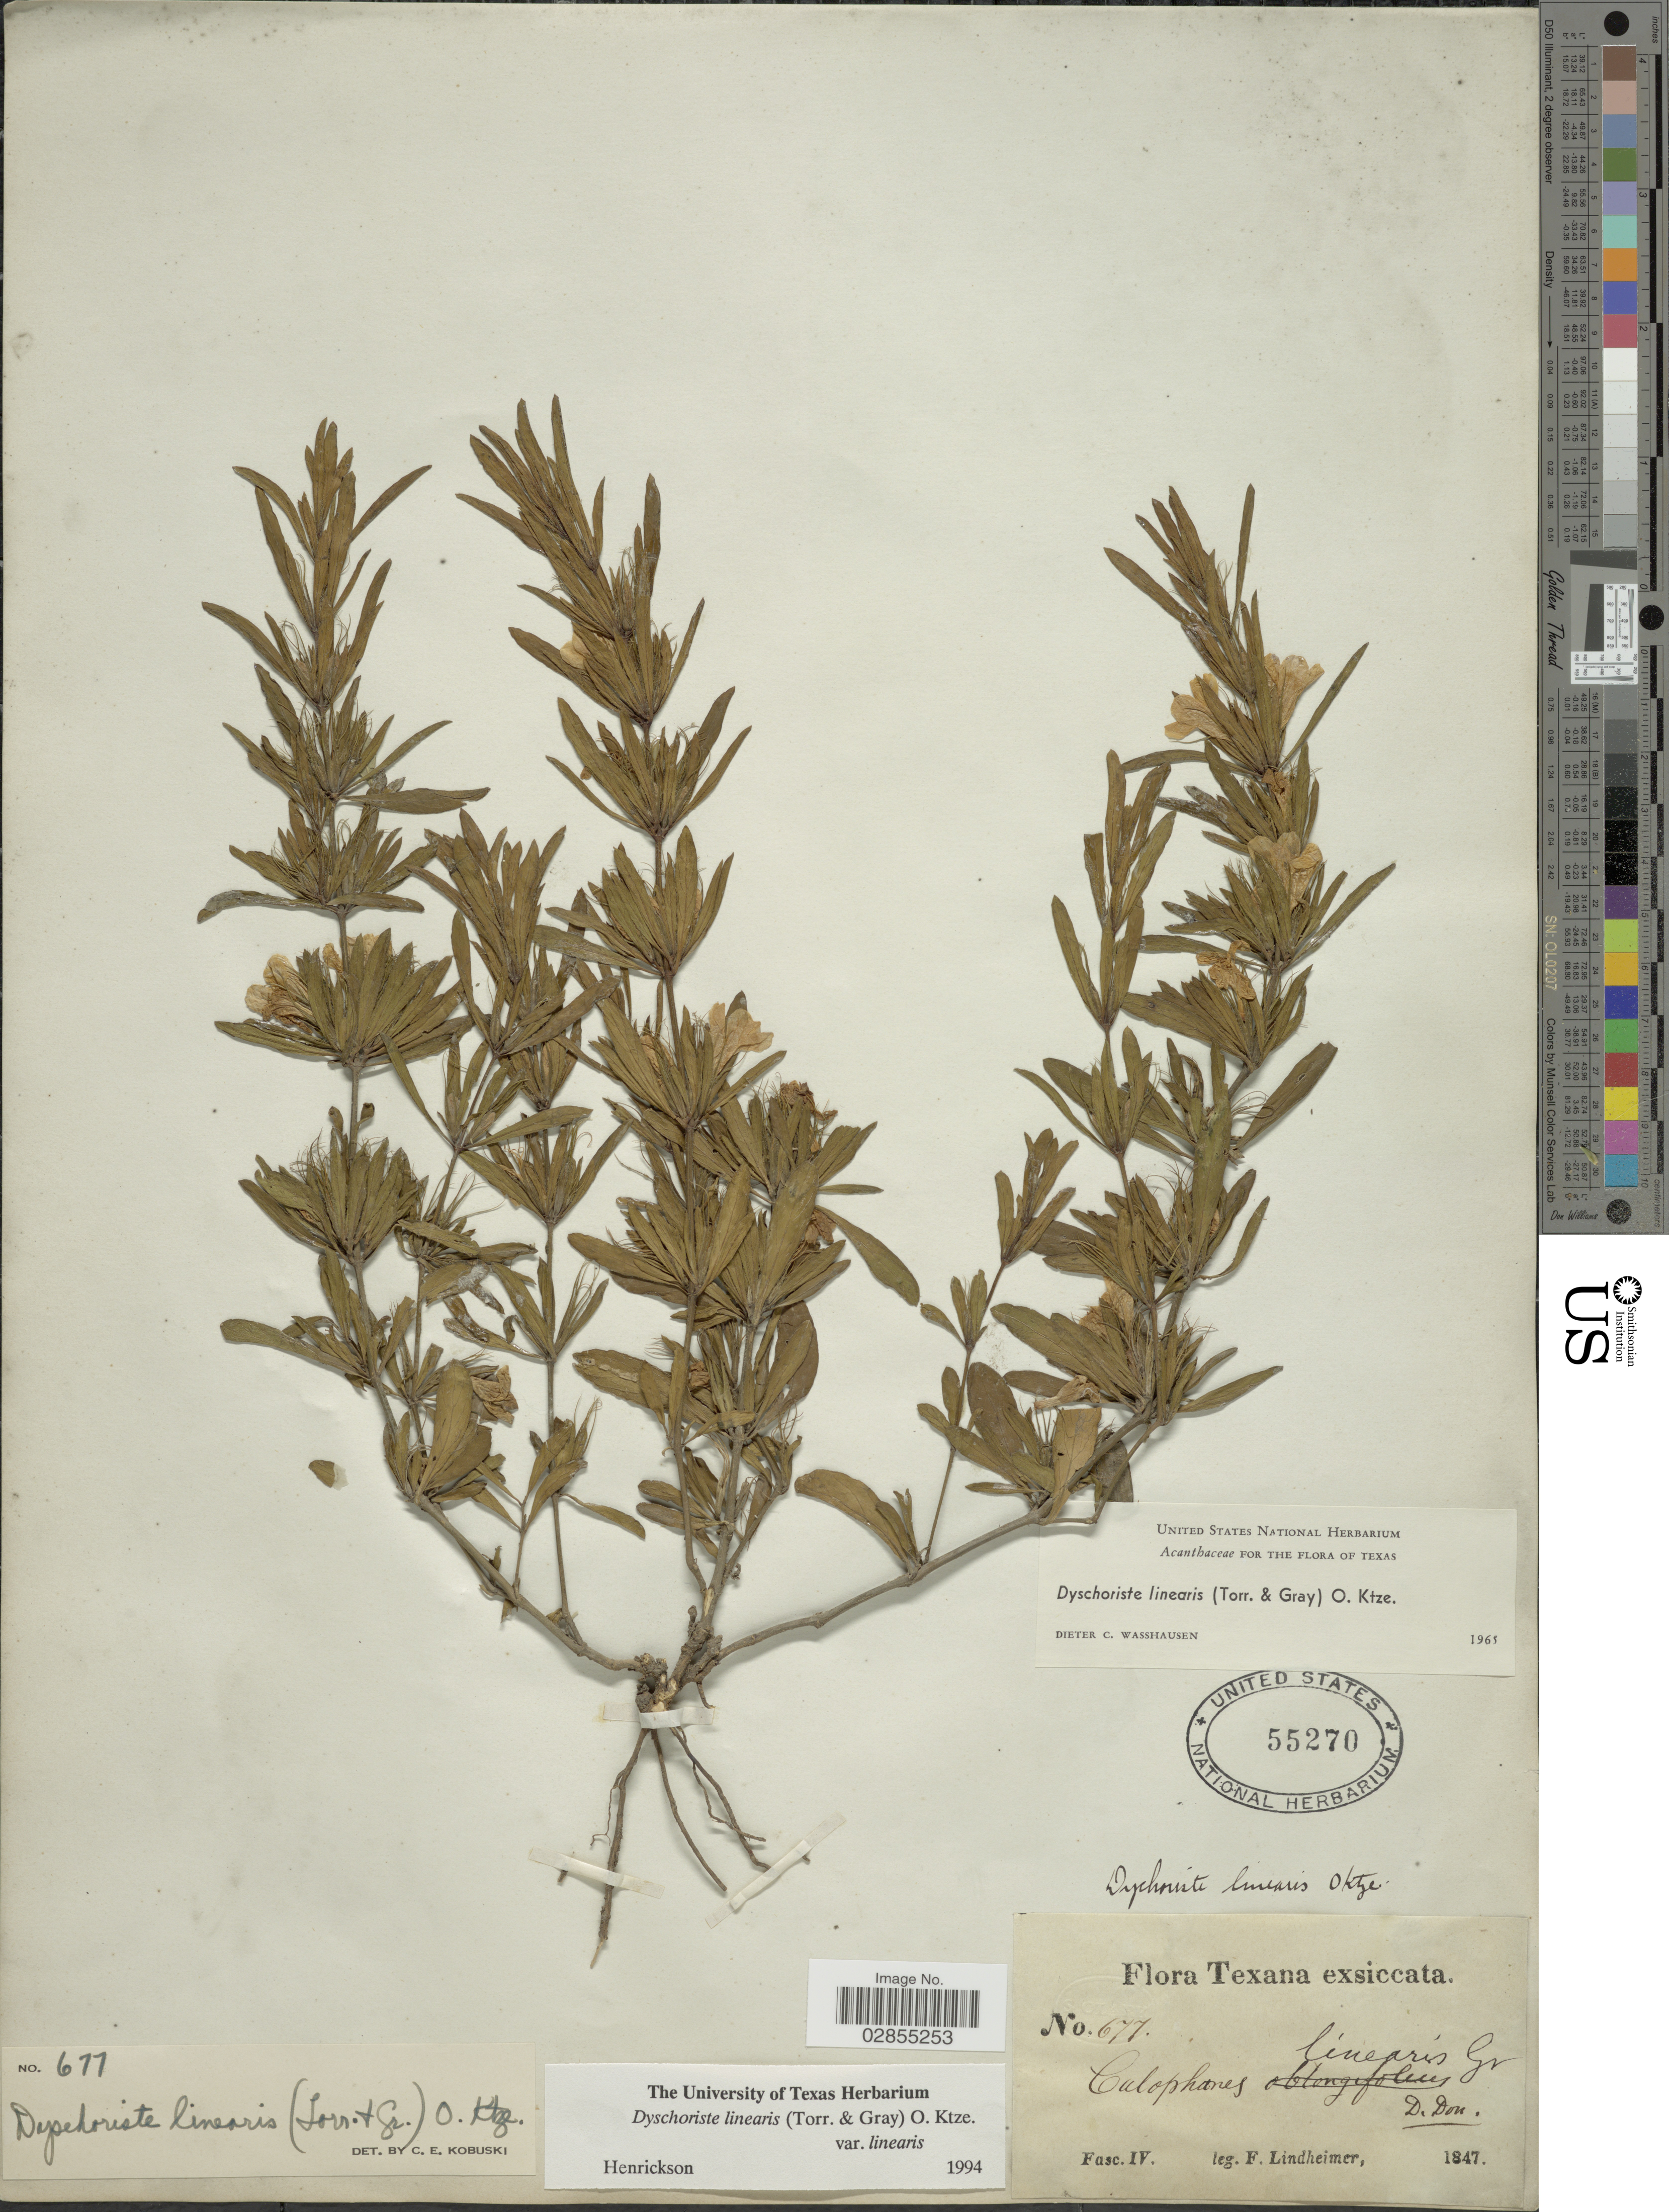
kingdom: Plantae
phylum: Tracheophyta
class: Magnoliopsida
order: Lamiales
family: Acanthaceae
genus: Dyschoriste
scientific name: Dyschoriste linearis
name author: (Torr. & A. Gray) Kuntze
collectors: F. Lindheimer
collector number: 677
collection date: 1847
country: United States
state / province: Texas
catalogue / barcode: US 55270